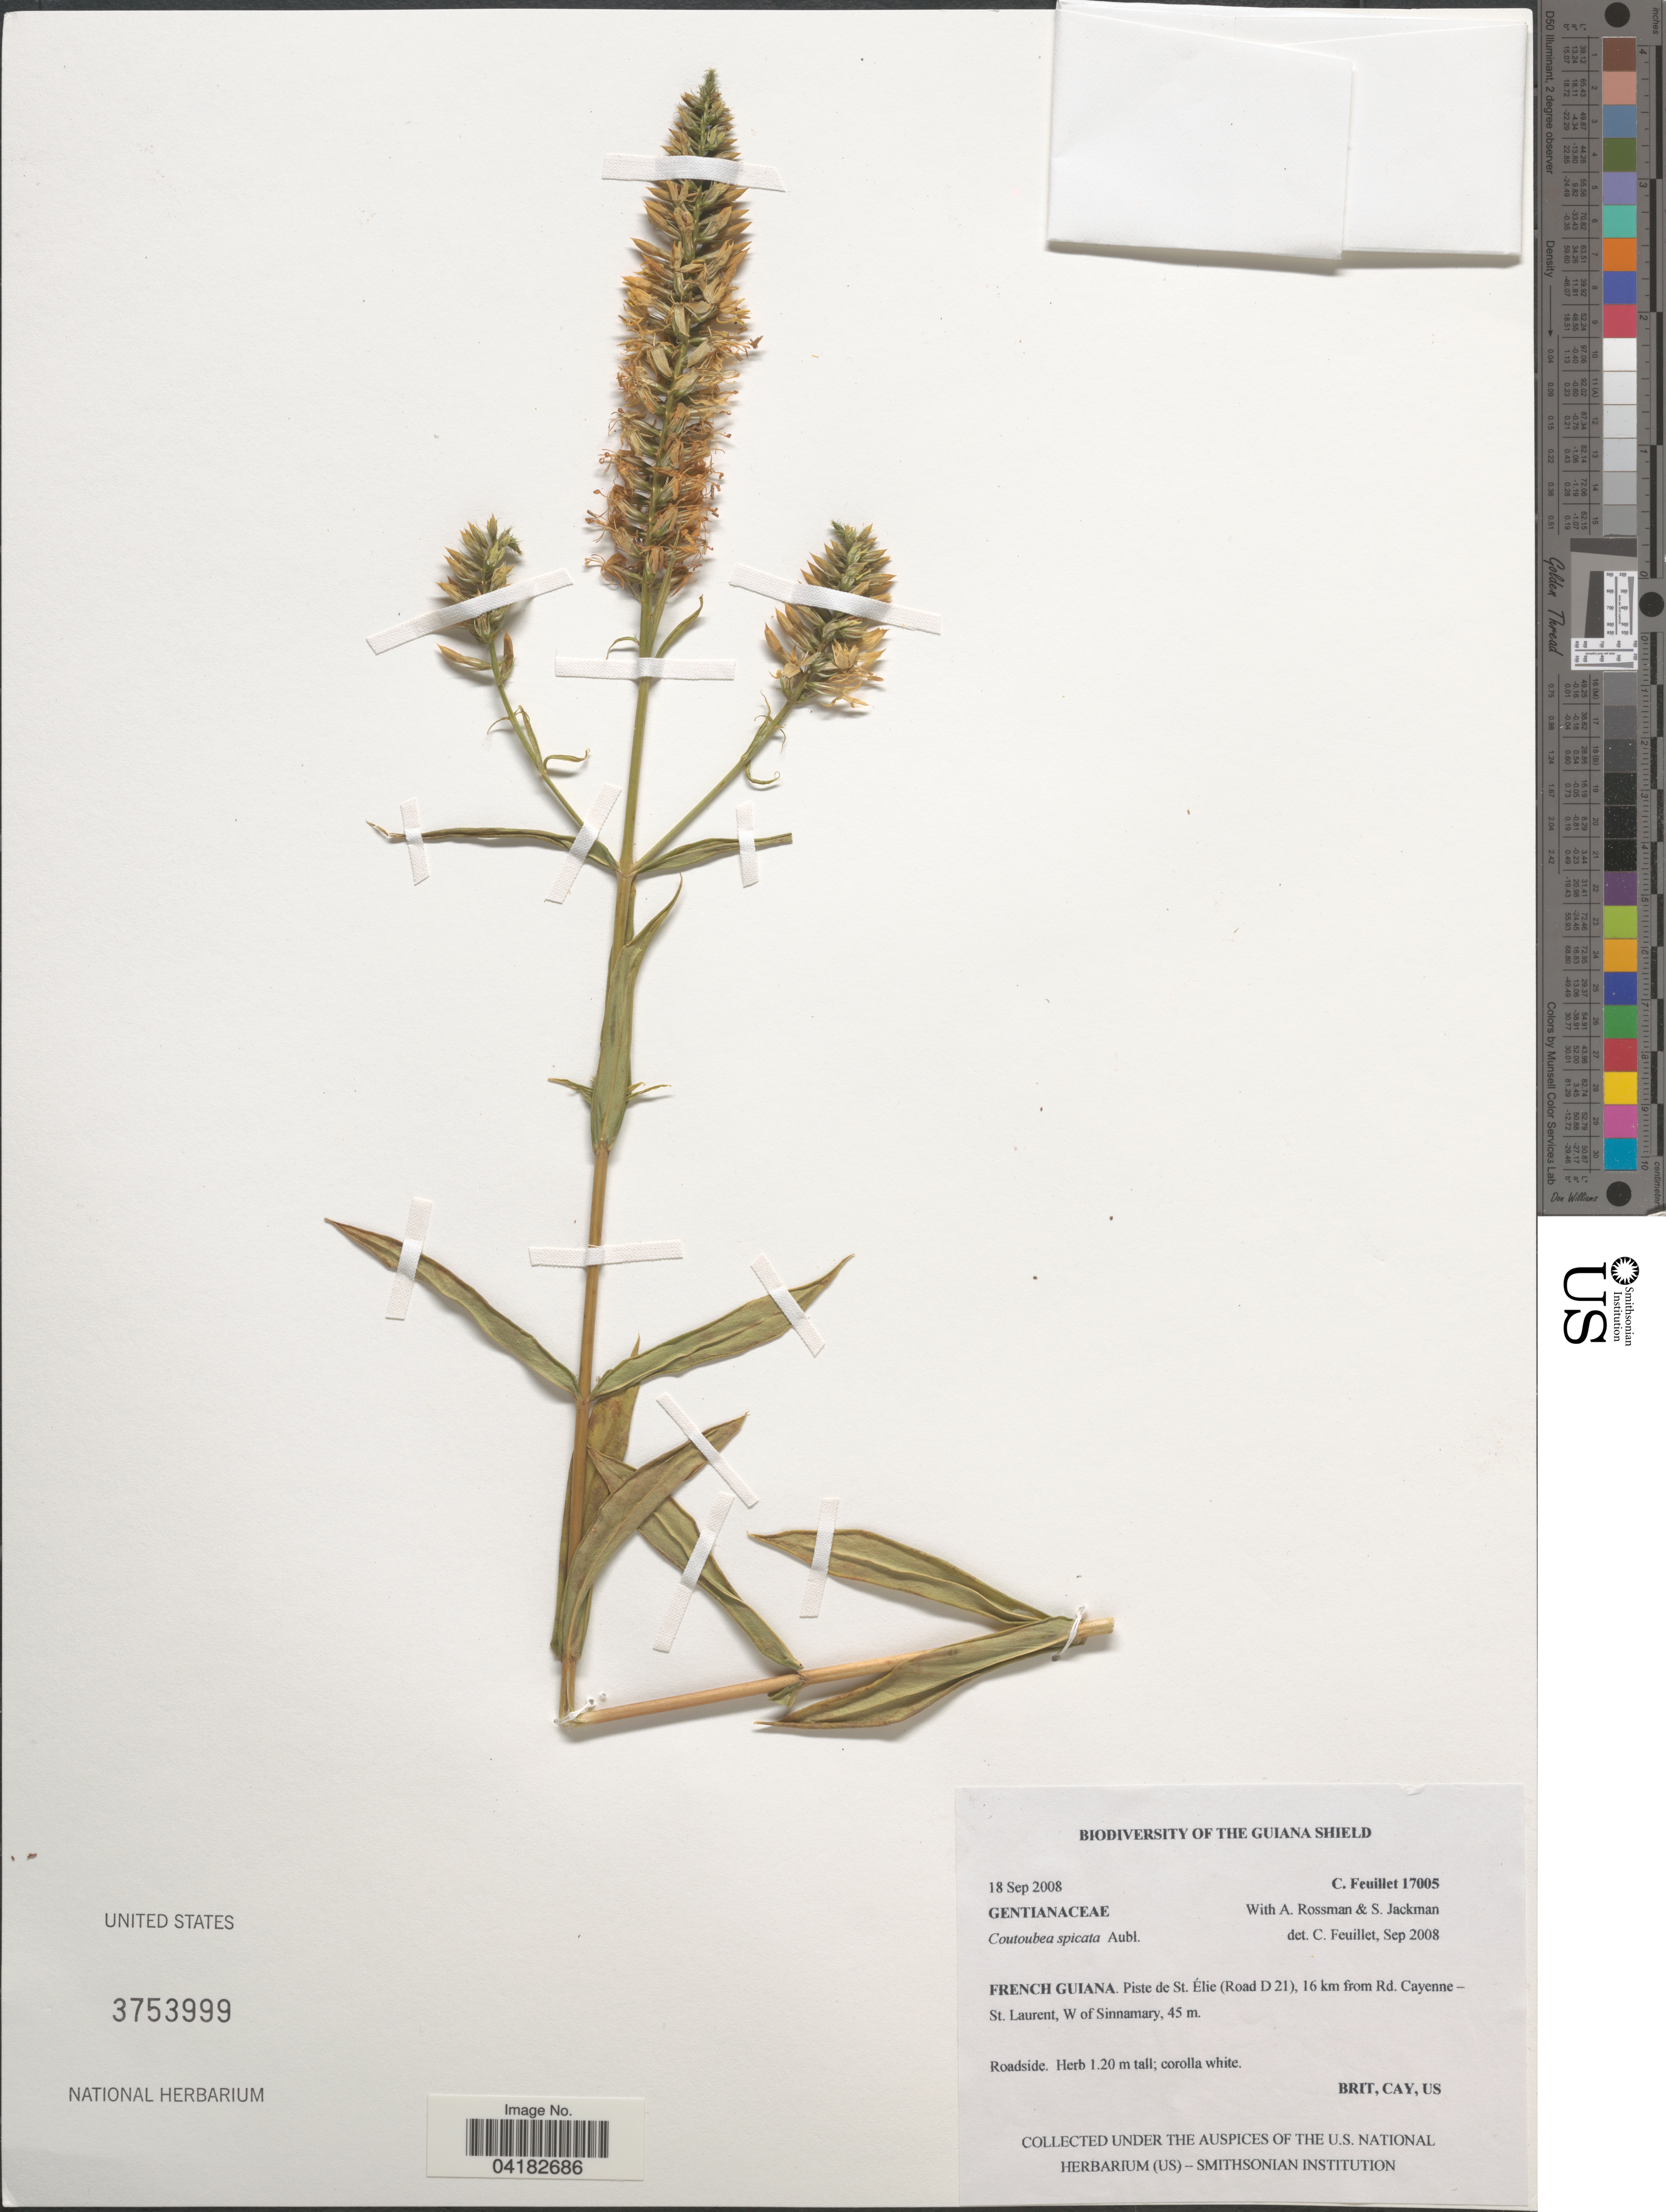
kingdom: Plantae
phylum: Tracheophyta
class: Magnoliopsida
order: Gentianales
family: Gentianaceae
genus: Coutoubea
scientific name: Coutoubea spicata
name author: Aubl.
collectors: C. Feuillet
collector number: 17005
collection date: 2008-09-18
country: French Guiana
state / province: Cayenne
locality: The Guiana Shield. Piste de St. Élie (Road D 21), 16 km from Rd. Cayenne - St. Laurent, W of Sinnamary.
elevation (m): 45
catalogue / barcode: US 3753999